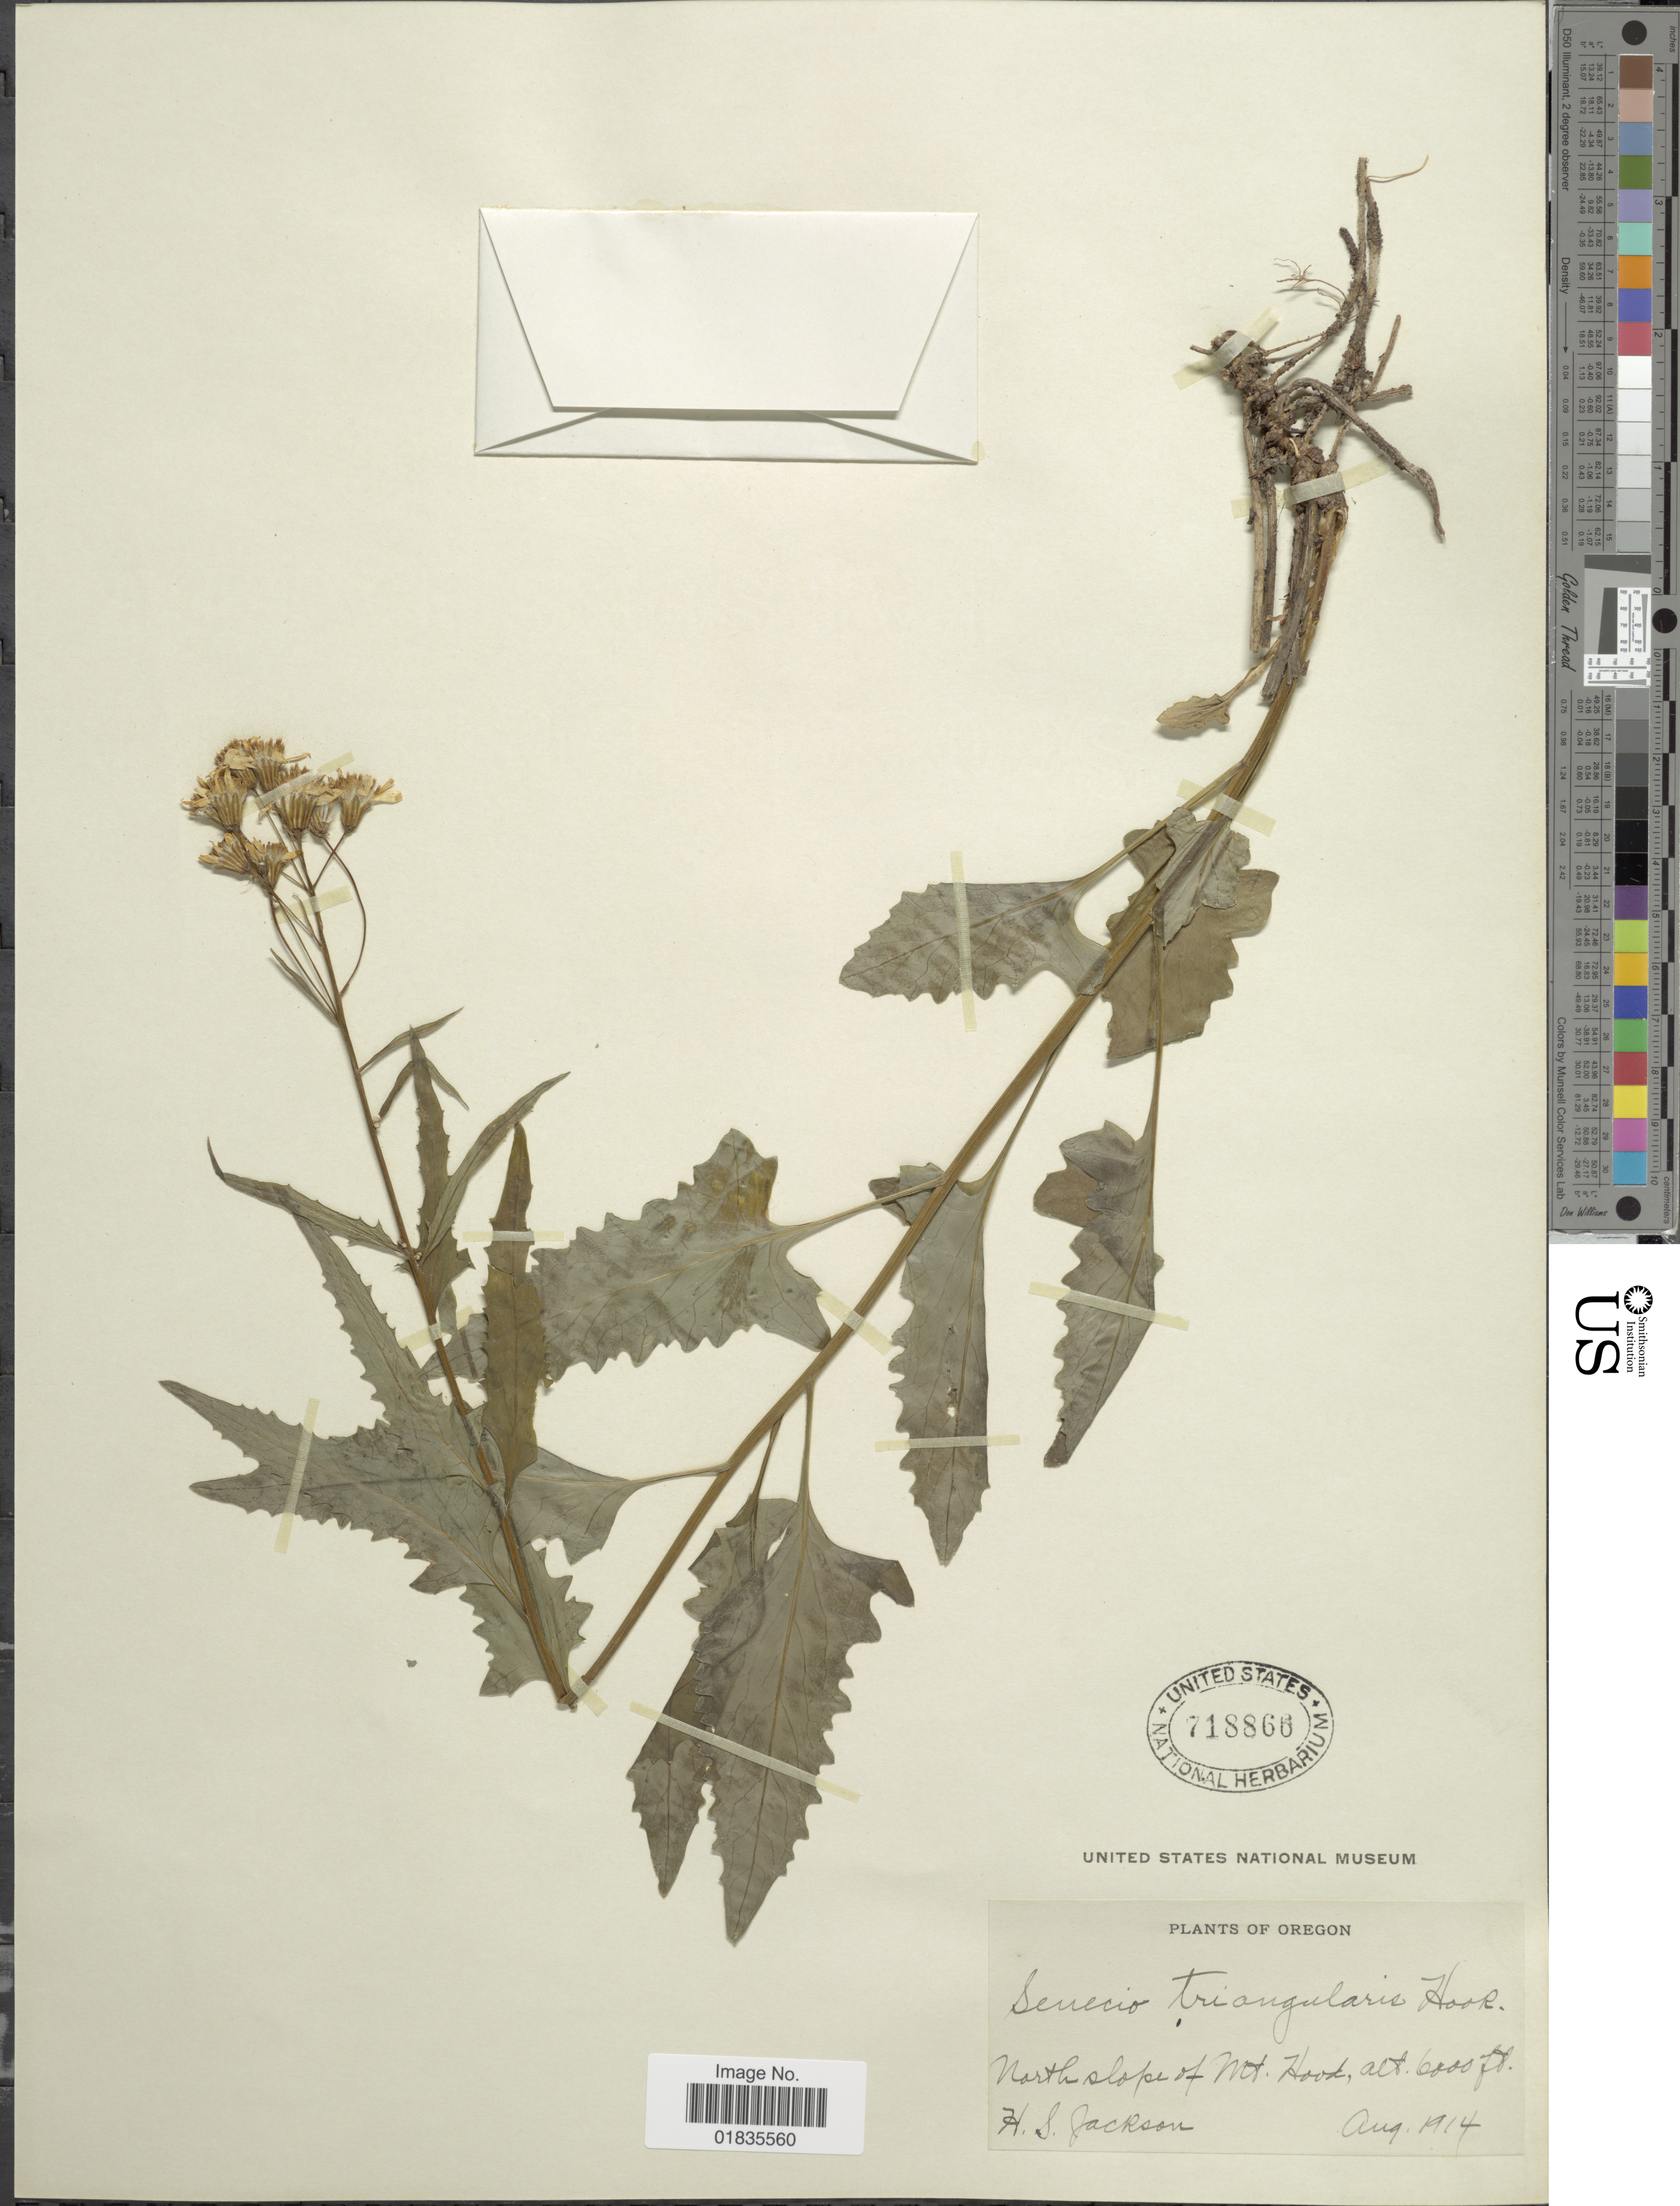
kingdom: Plantae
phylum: Tracheophyta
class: Magnoliopsida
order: Asterales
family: Asteraceae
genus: Senecio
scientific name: Senecio triangularis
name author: Hook.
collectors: H. Jackson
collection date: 1914-08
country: United States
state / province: Oregon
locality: North slope of Mt. Hook.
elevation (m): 1829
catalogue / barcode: US 718866